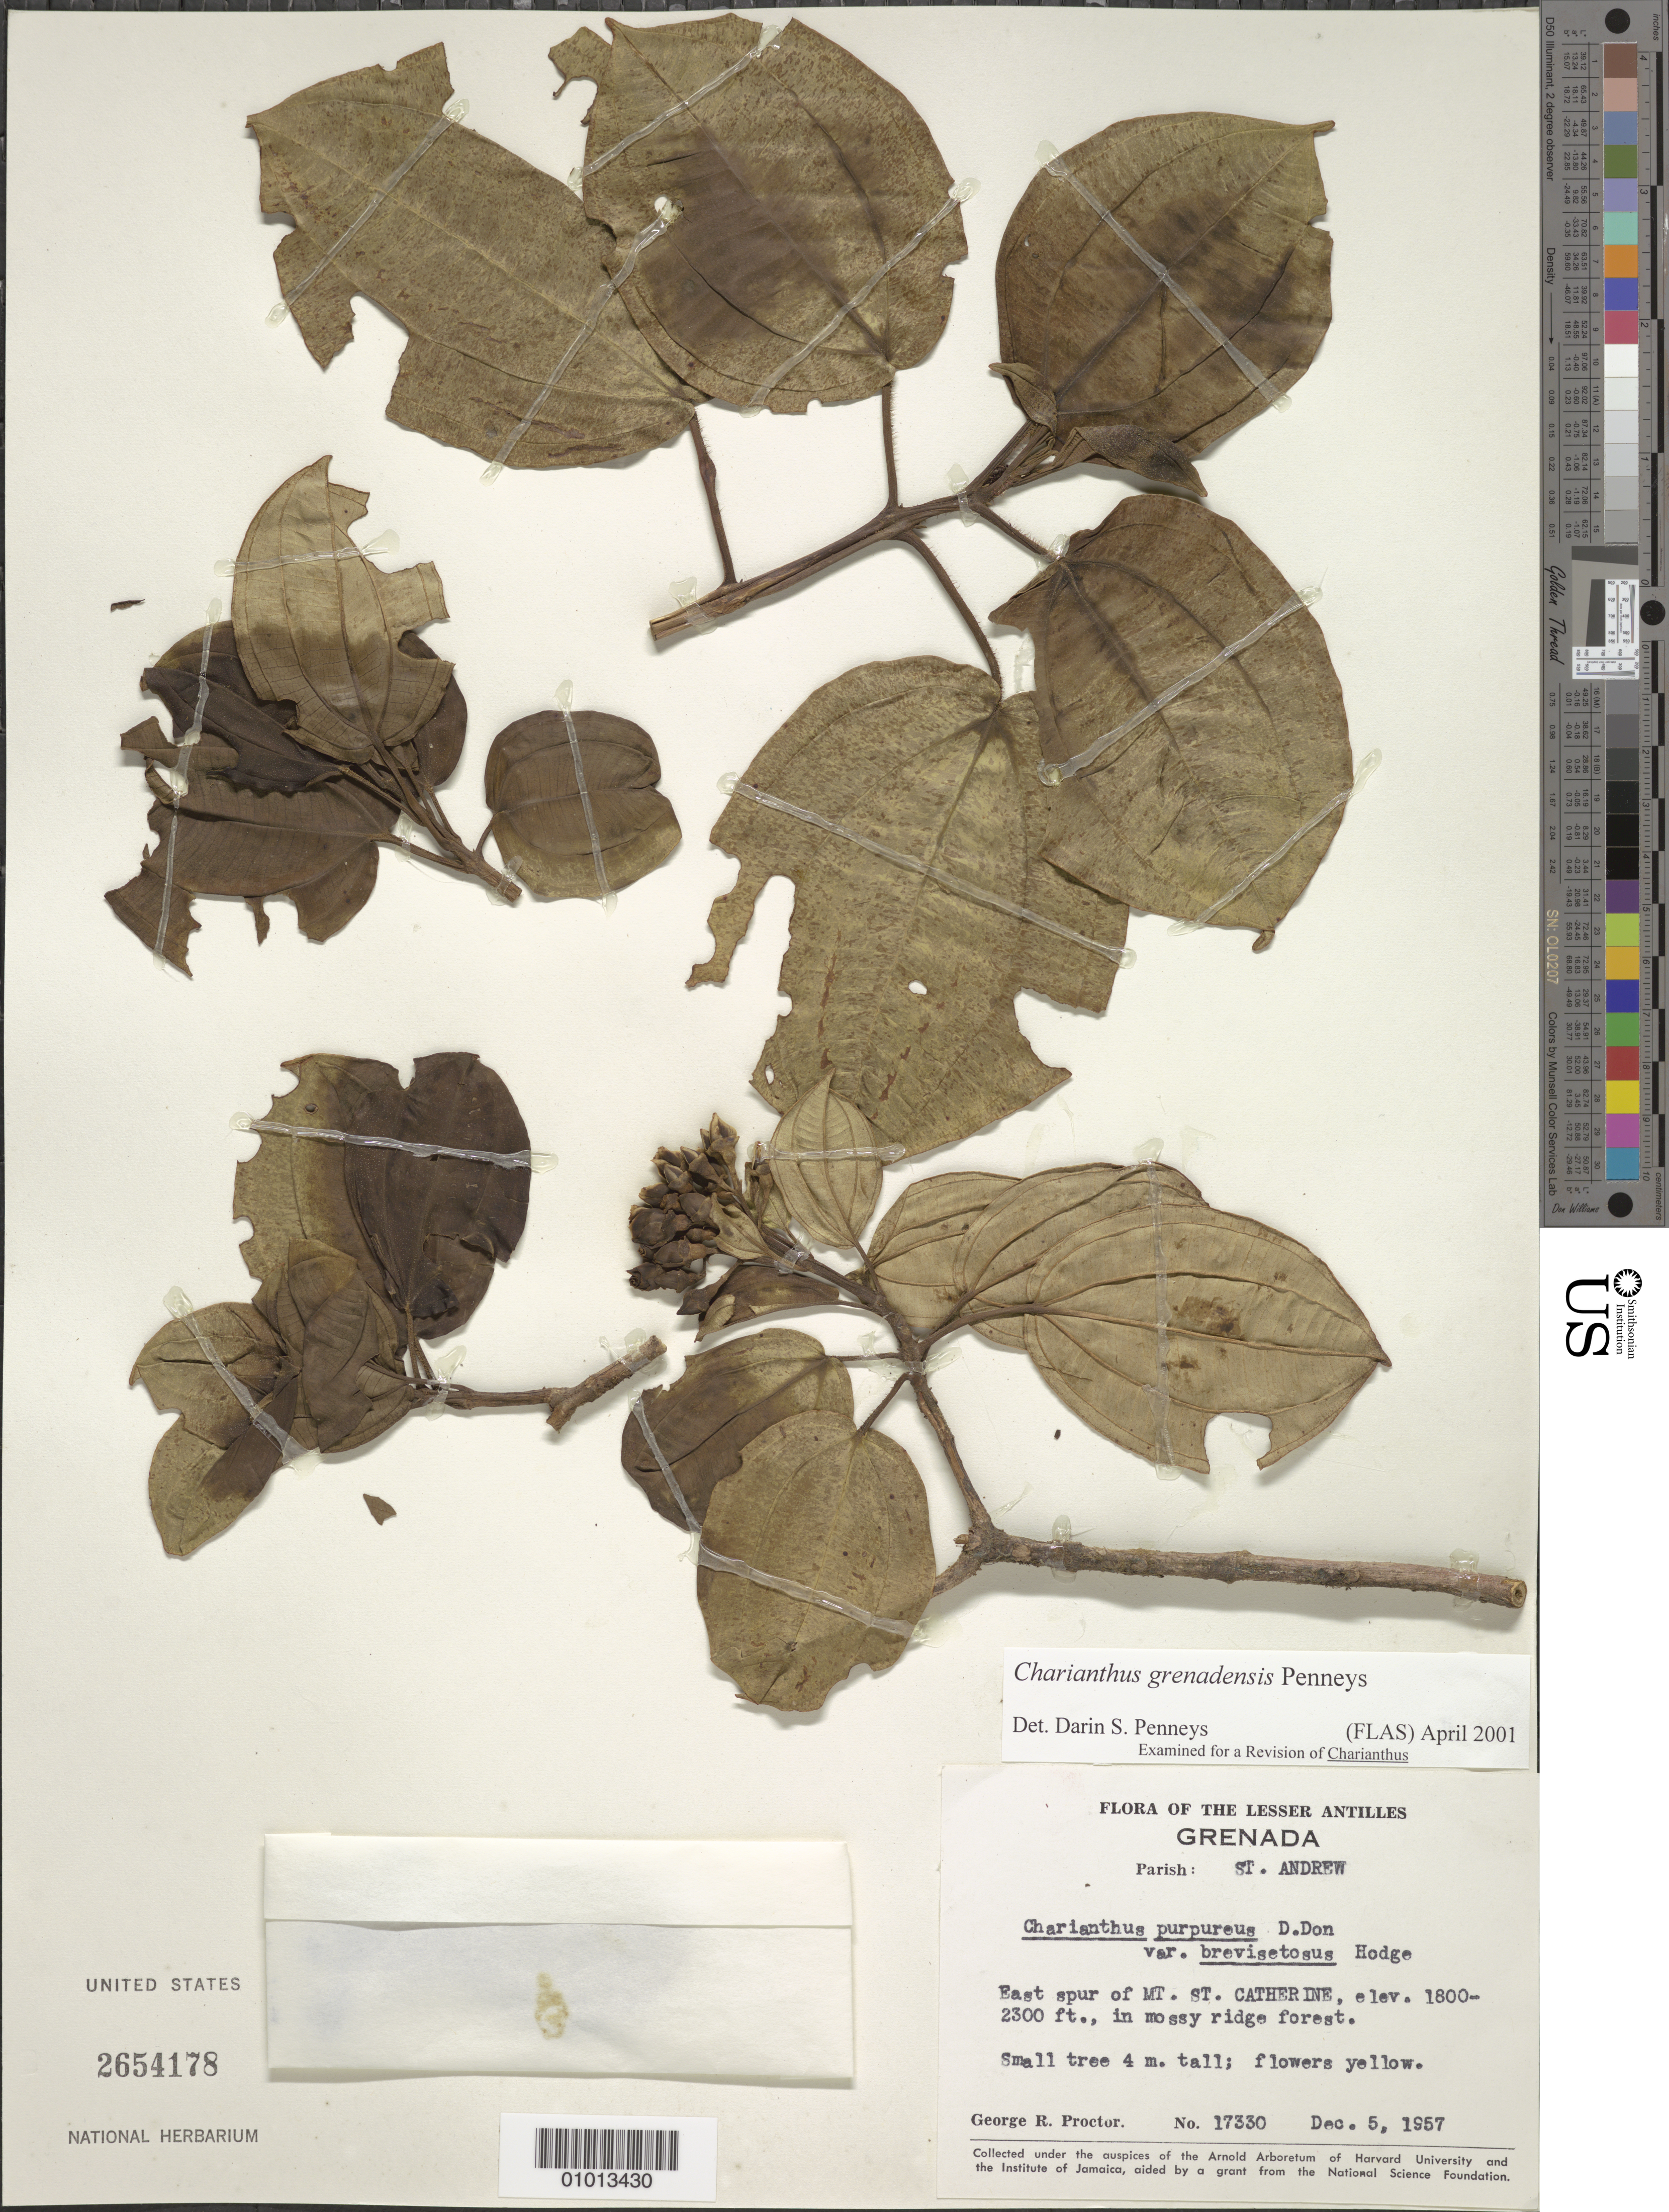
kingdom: Plantae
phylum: Tracheophyta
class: Magnoliopsida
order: Myrtales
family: Melastomataceae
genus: Charianthus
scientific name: Charianthus grenadensis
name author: Penneys & Judd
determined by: Penneys, D. S.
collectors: G. R. Proctor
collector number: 17330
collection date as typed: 05 Dec 1957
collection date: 1957-12-05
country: Grenada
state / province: Saint Andrew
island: Grenada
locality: East spur of Mt. St. Catherine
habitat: Mossy ridge forest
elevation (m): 549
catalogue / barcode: US 2654178